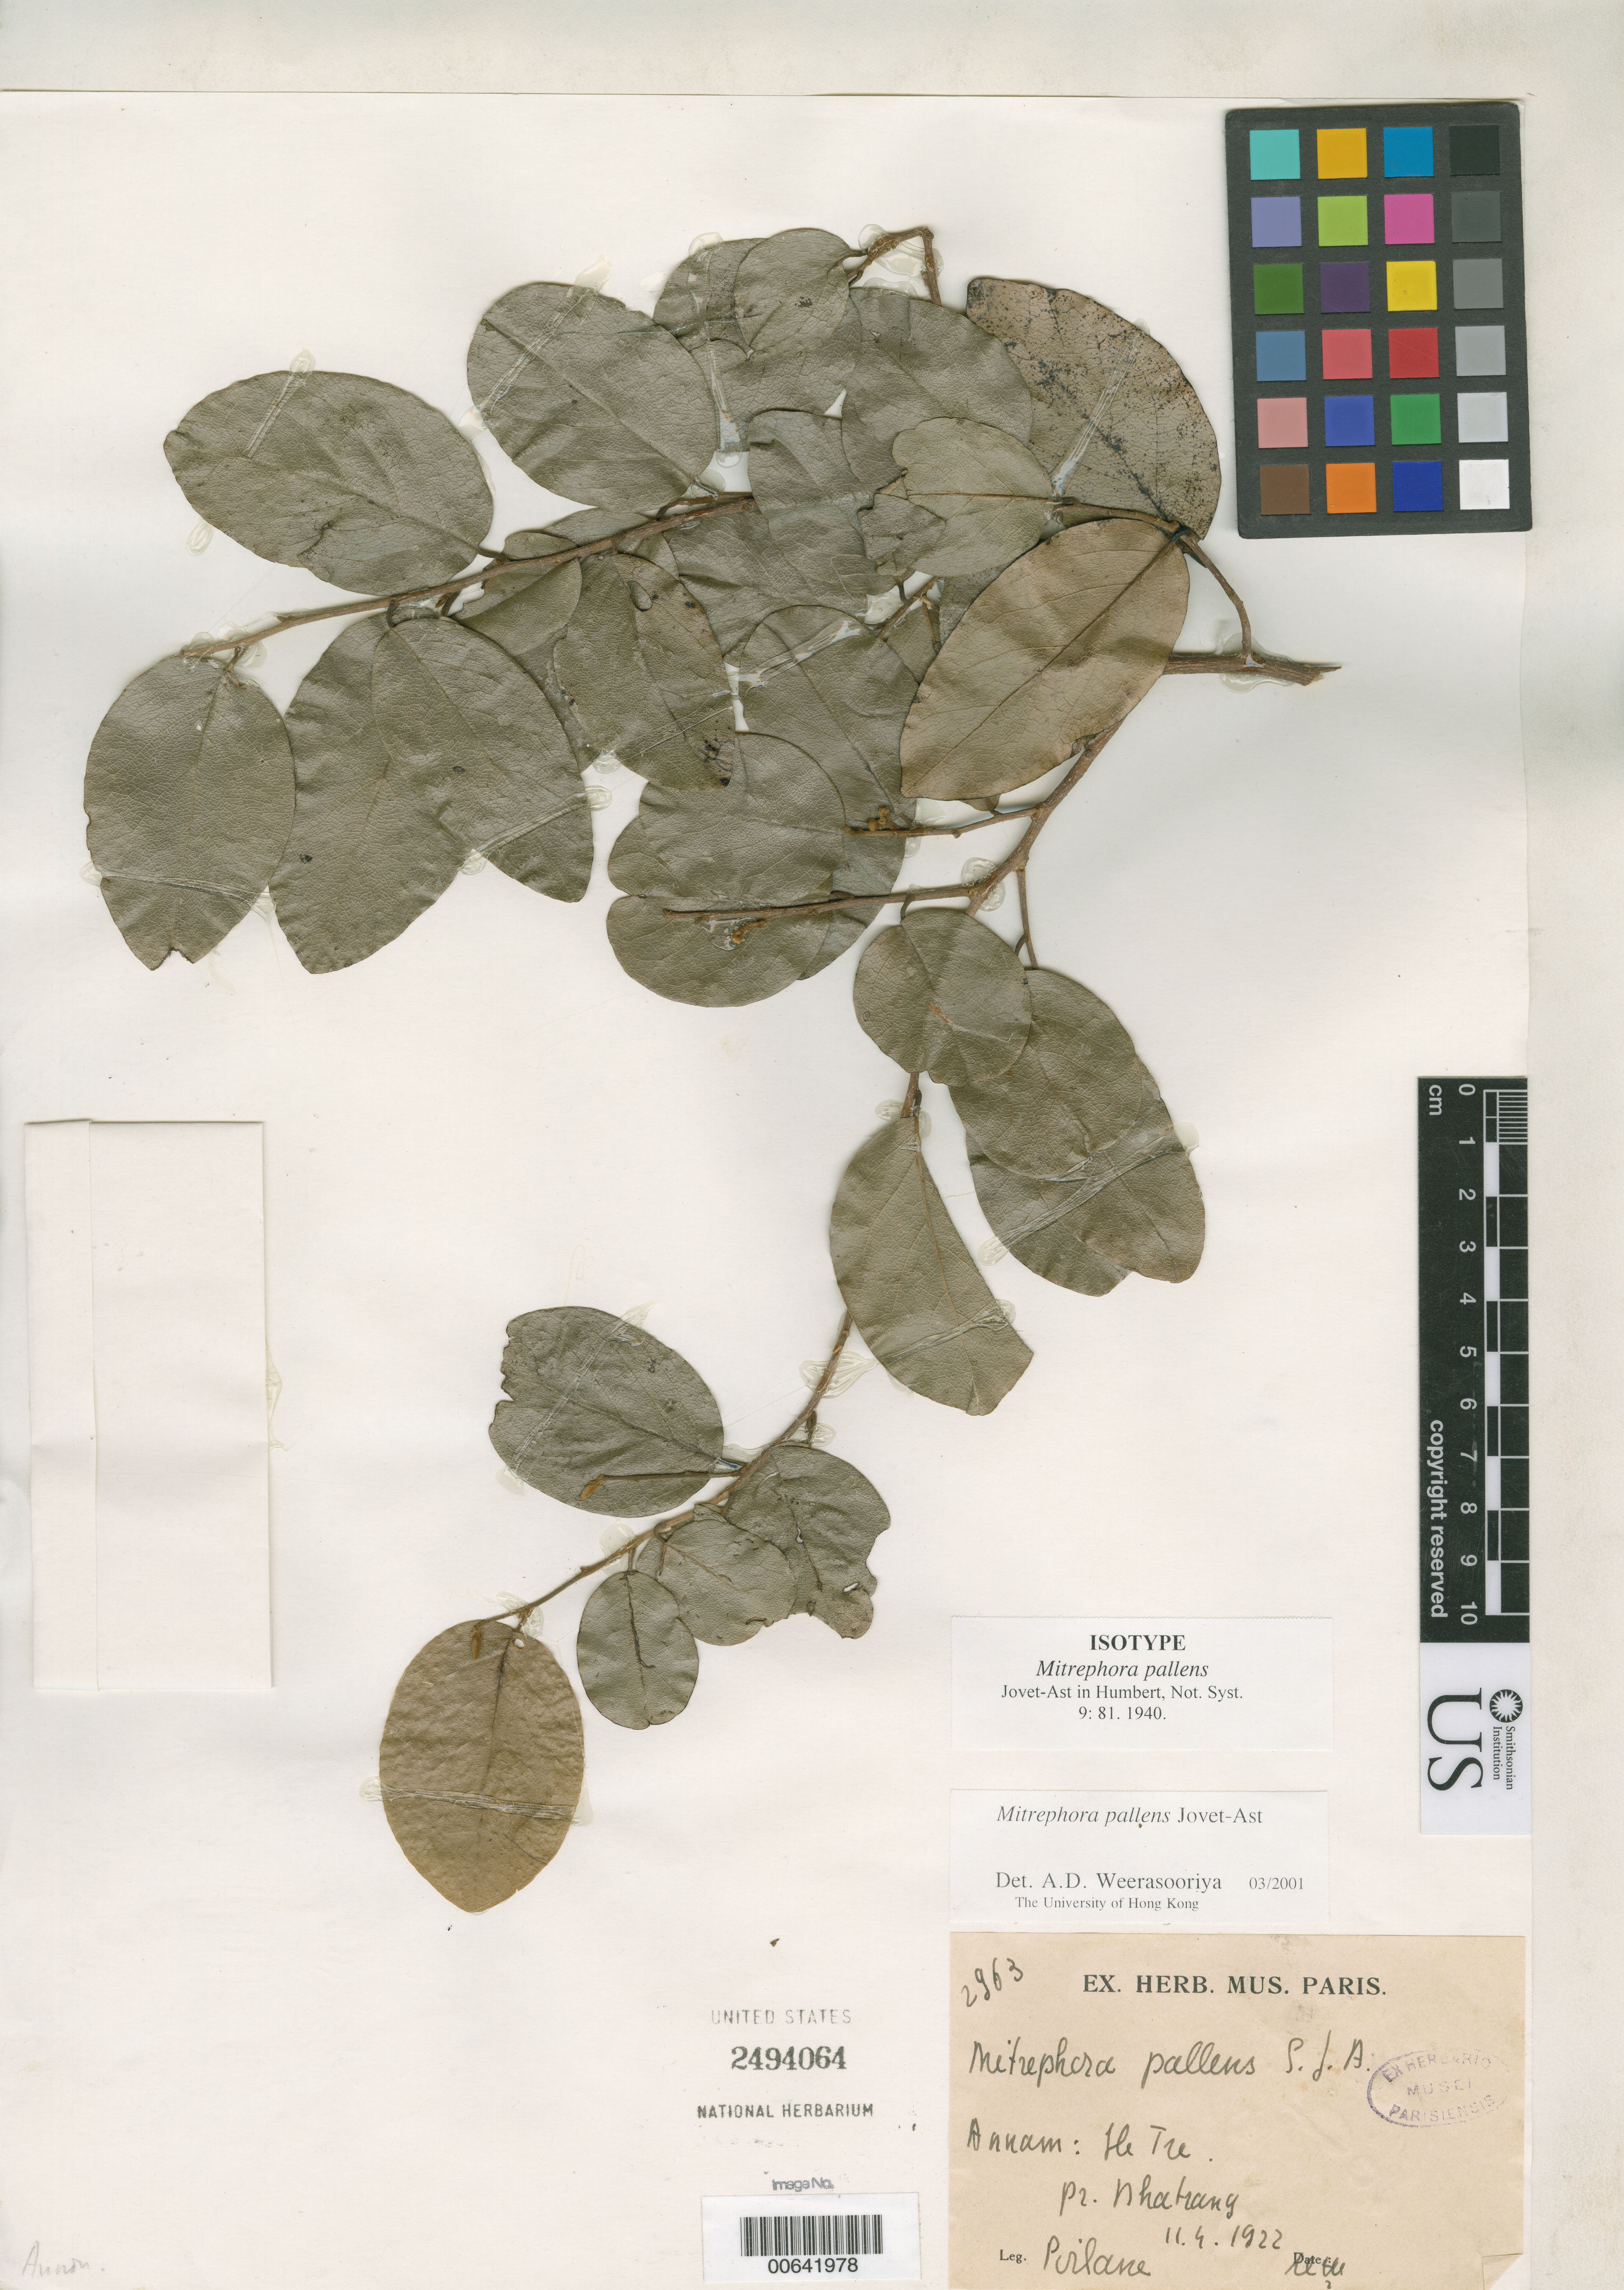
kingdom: Plantae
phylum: Tracheophyta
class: Magnoliopsida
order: Magnoliales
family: Annonaceae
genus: Mitrephora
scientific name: Mitrephora pallens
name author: Jovet-Ast in Humbert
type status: Isotype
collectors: E. Poilane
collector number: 2963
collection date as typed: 11 Apr 1922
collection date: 1922-04-11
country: Vietnam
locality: Ile Tre, près de Nhatrang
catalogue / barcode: US 2494064